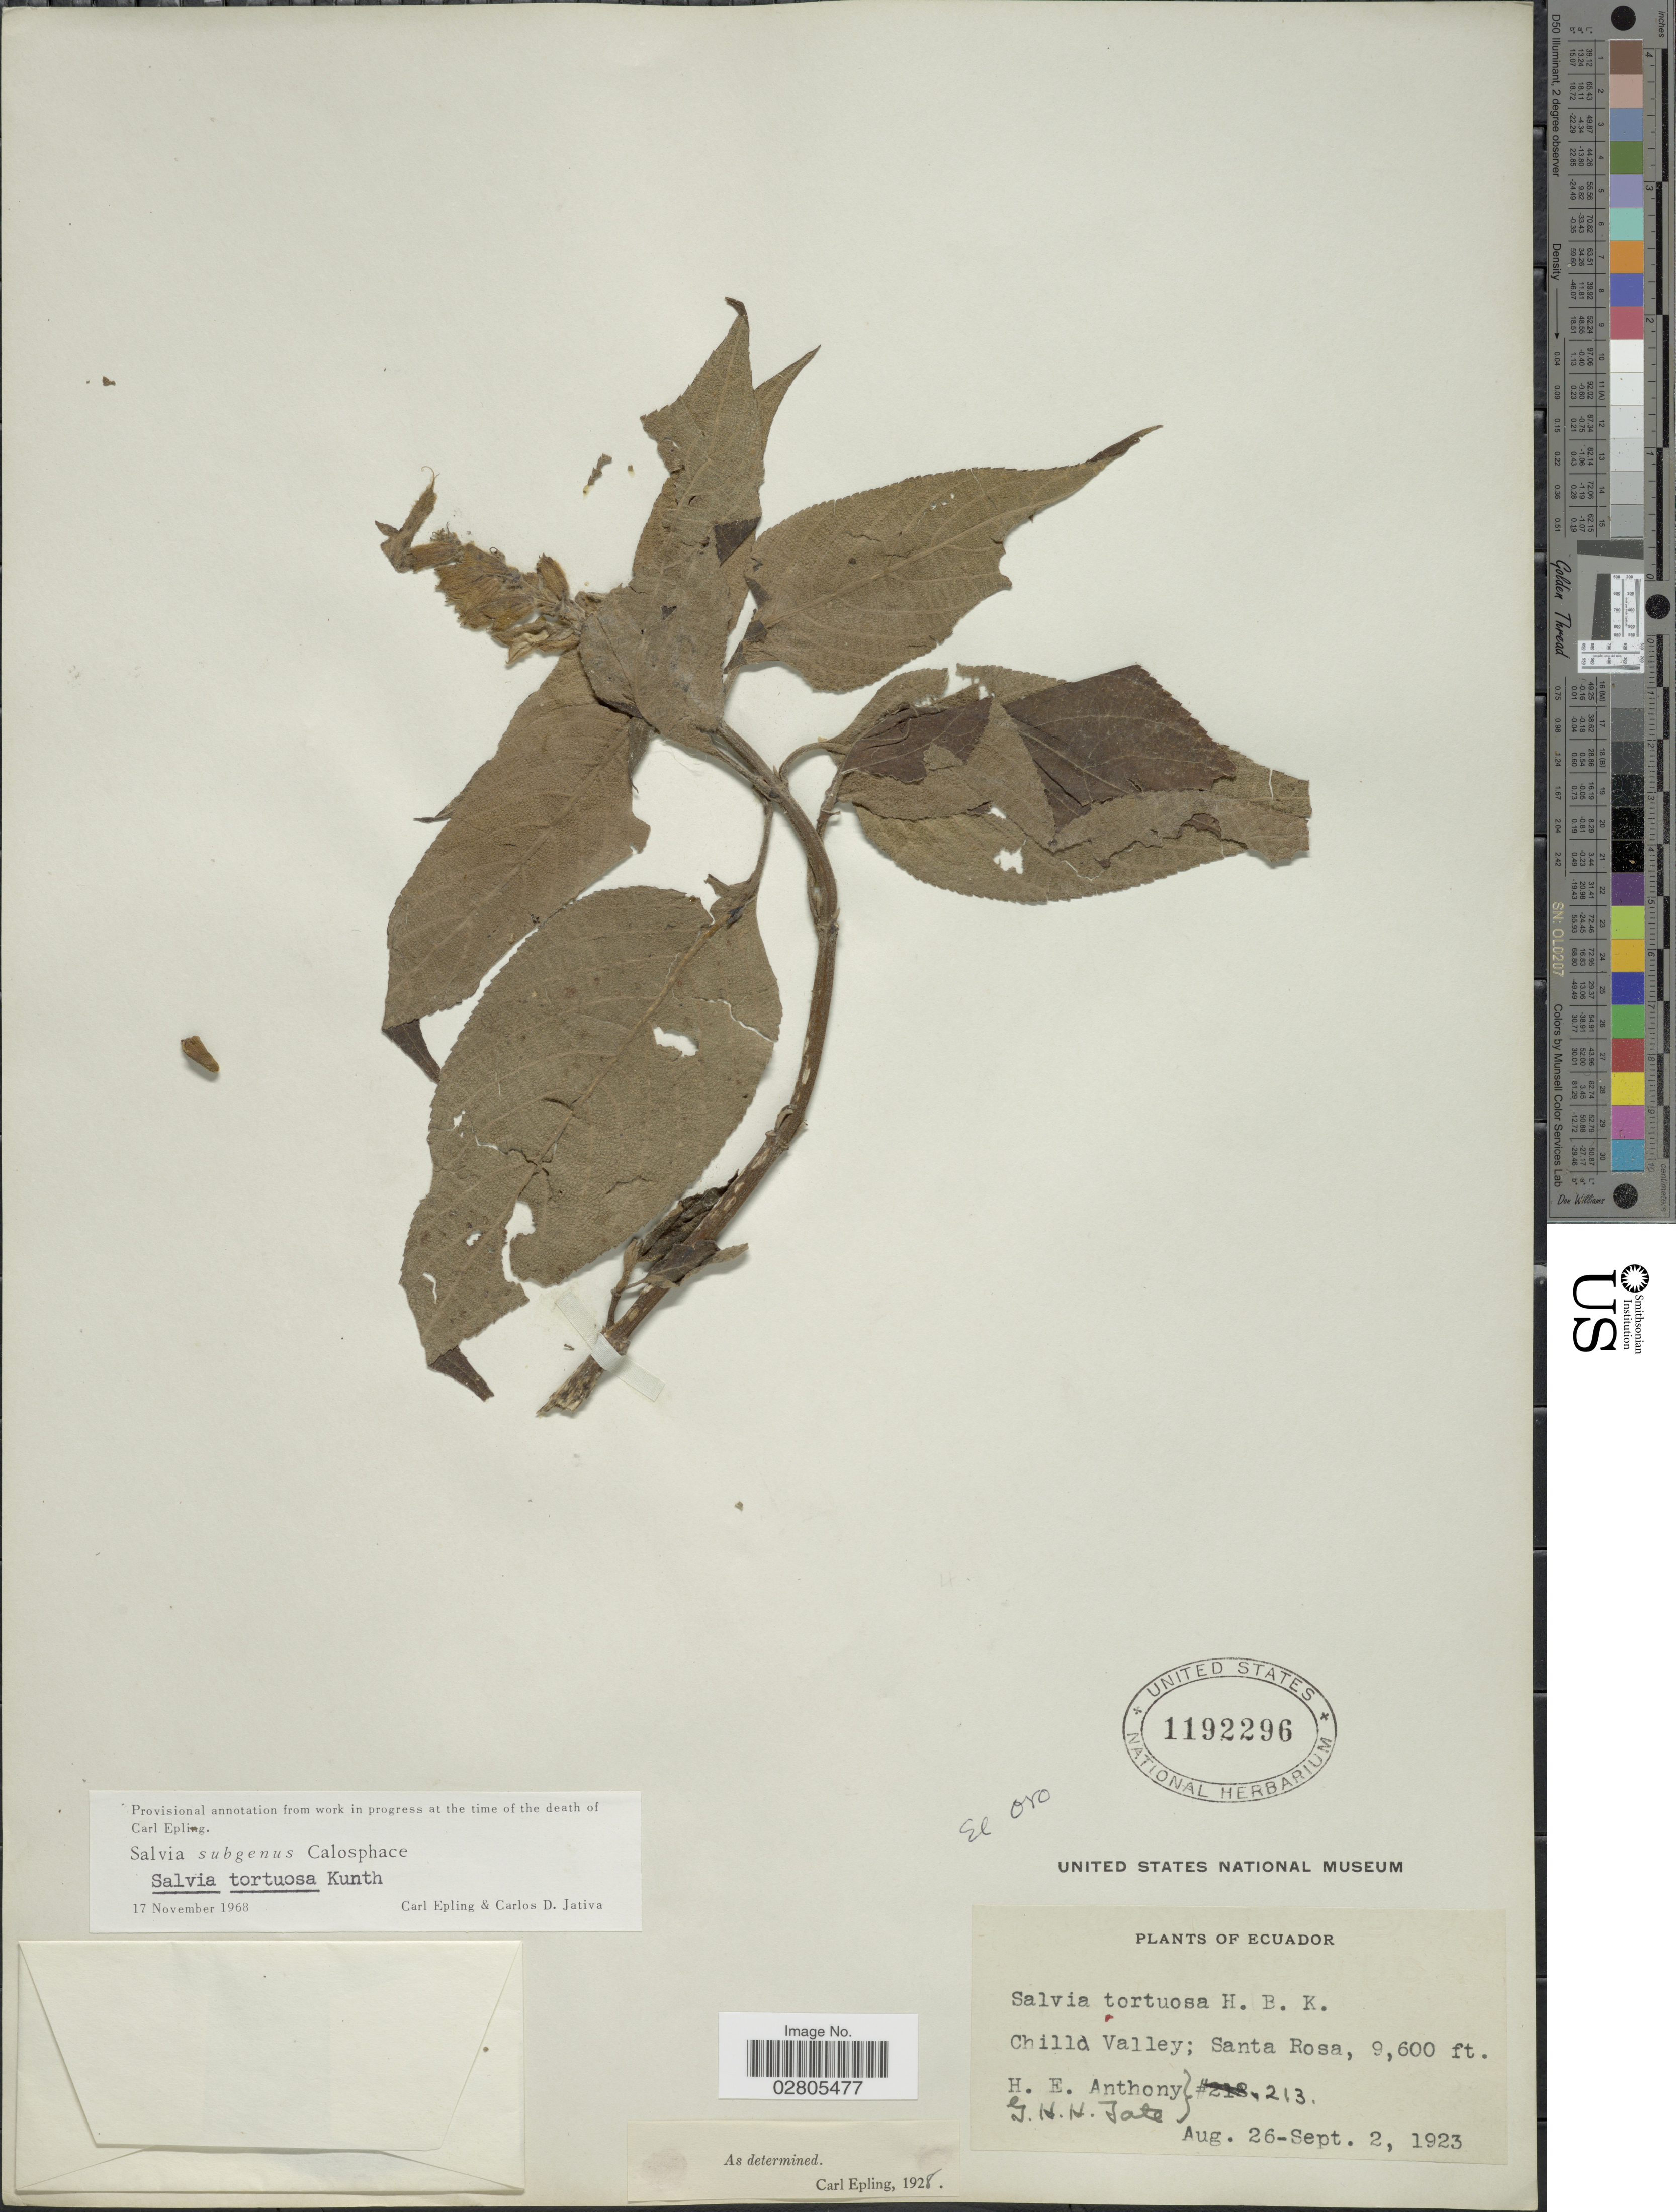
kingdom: Plantae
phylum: Tracheophyta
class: Magnoliopsida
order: Lamiales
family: Lamiaceae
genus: Salvia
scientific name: Salvia tortuosa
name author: Kunth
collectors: H. E. Anthony & G. H. H.Tate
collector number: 213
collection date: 1923-08-26/1923-09-02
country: Ecuador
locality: Chillo Valley; Santa Rosa.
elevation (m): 2926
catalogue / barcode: US 1192296